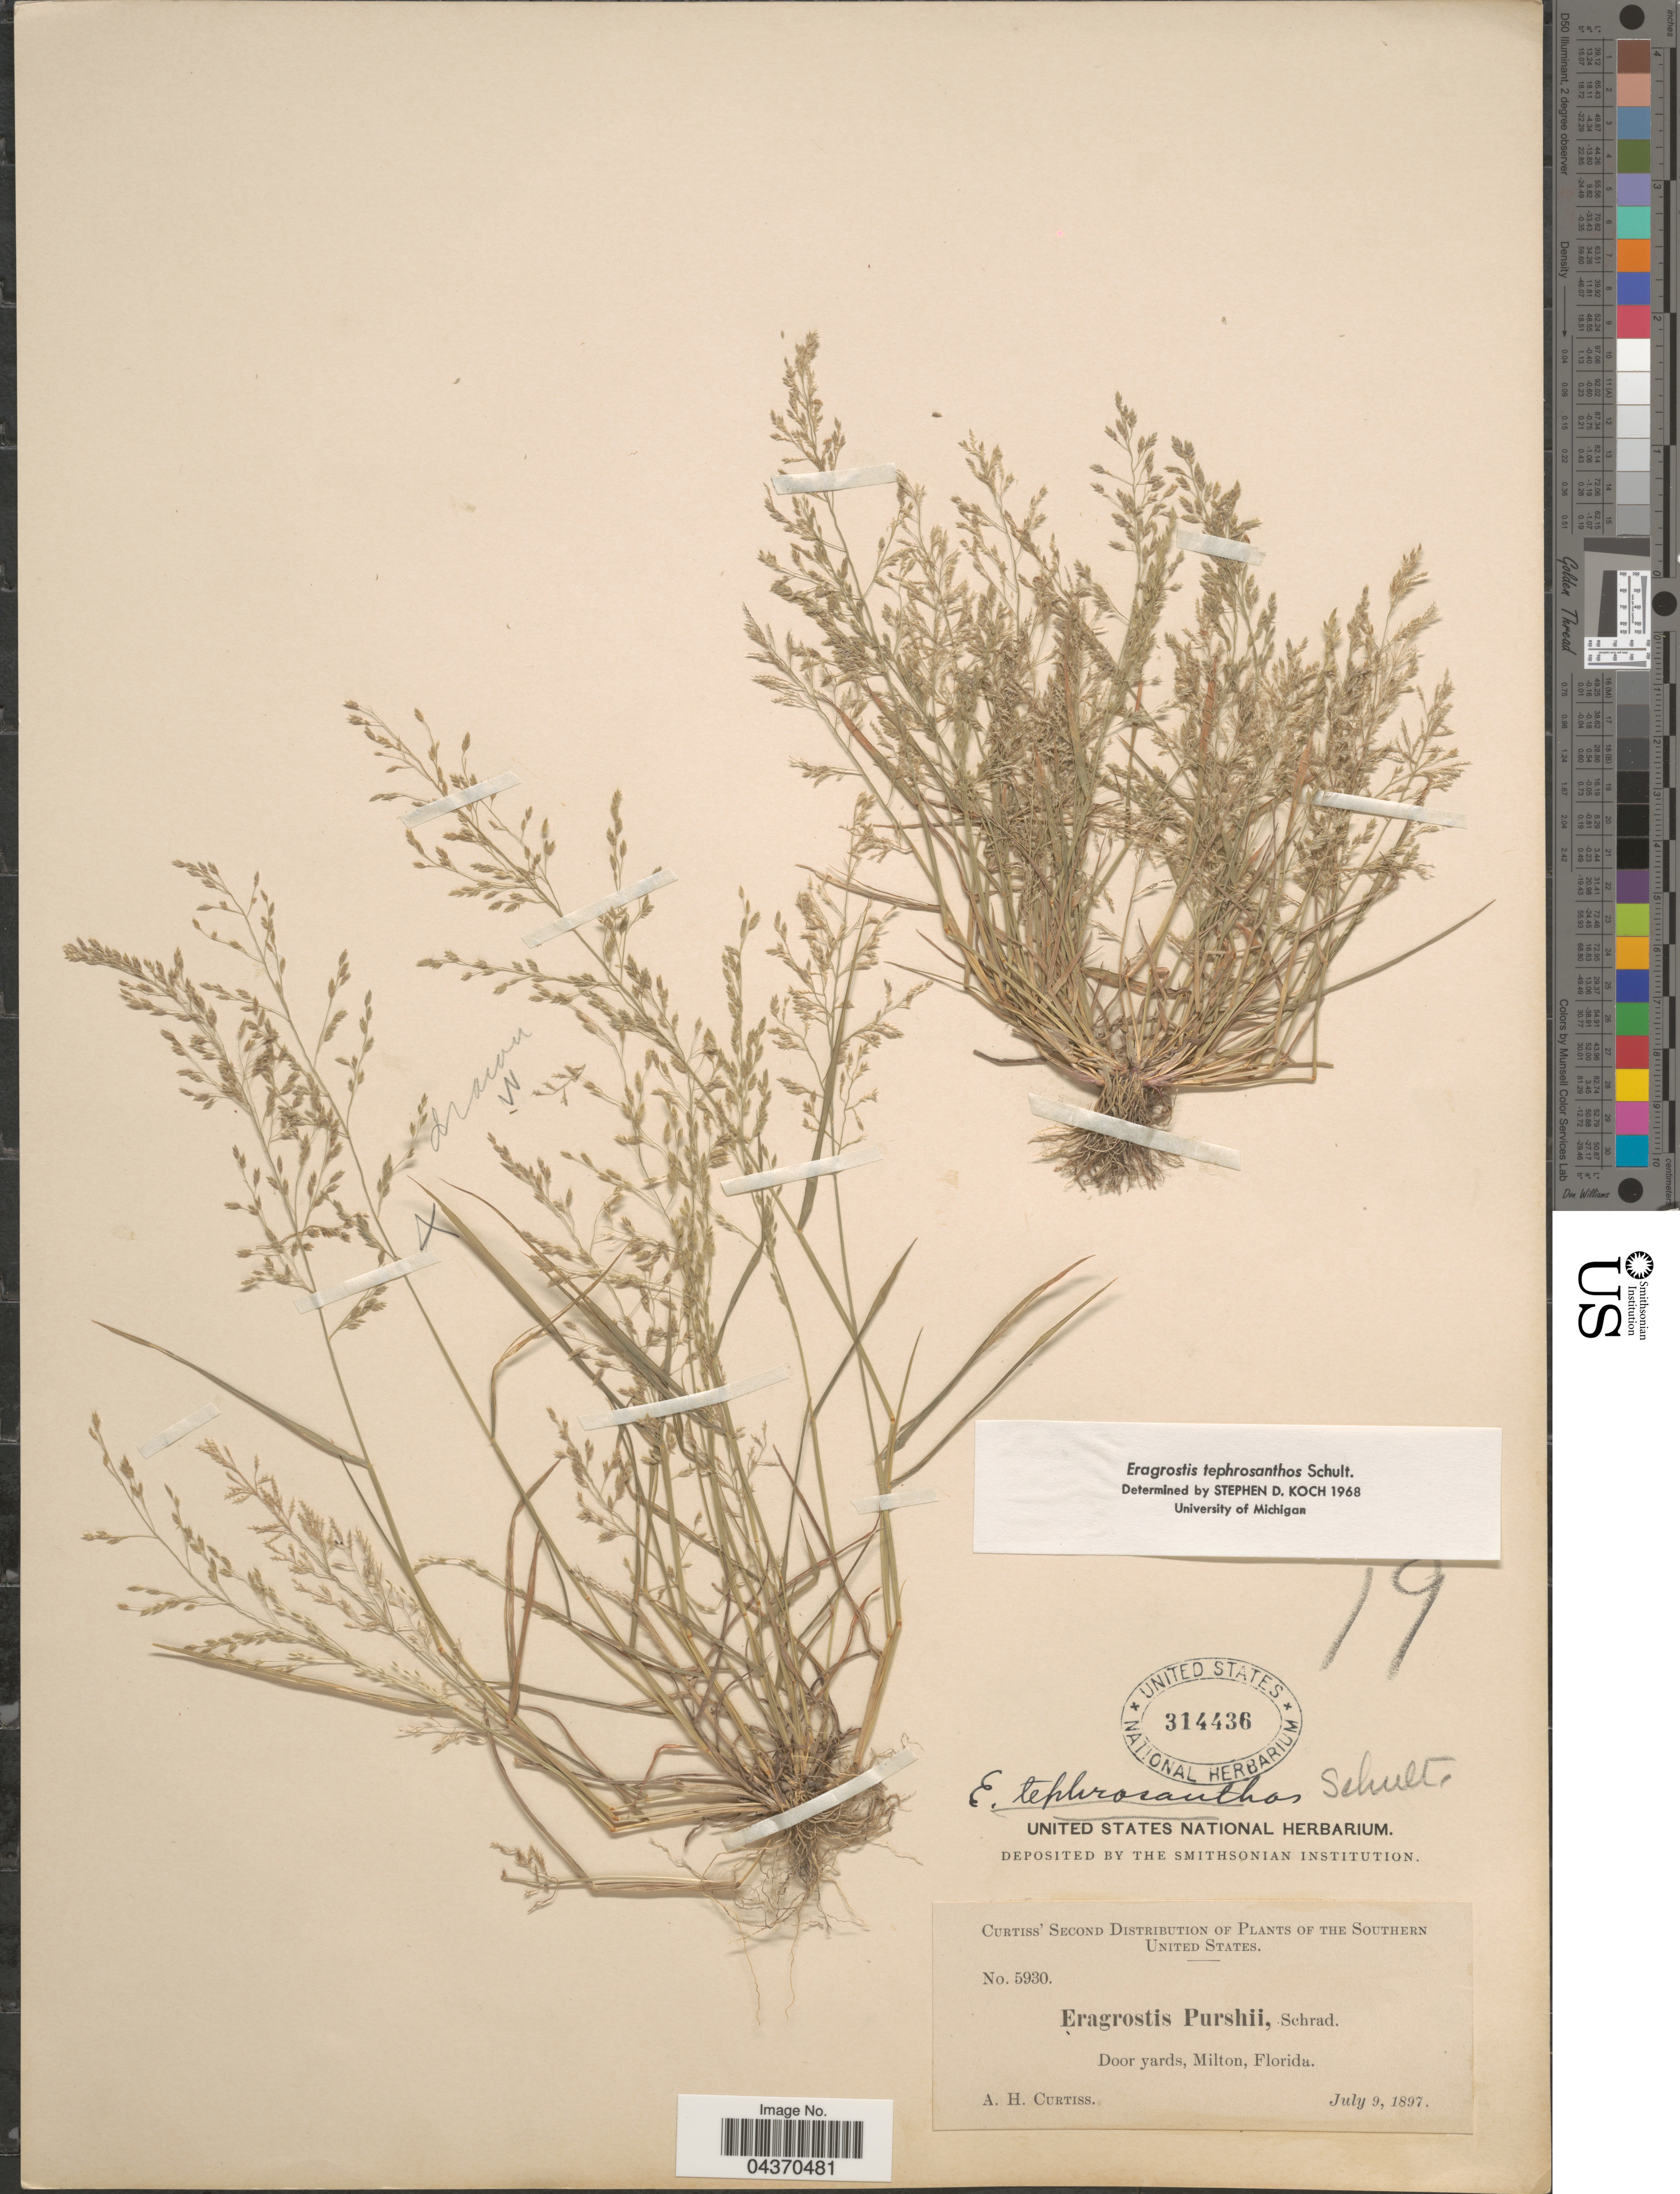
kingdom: Plantae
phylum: Tracheophyta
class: Liliopsida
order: Poales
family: Poaceae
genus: Eragrostis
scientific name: Eragrostis pectinacea var. miserrima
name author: (E. Fourn.) Reeder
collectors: A. H. Curtiss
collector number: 5930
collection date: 1897-07-09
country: United States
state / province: Florida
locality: Southern United States. Door yards, Milton.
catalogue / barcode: US 314436